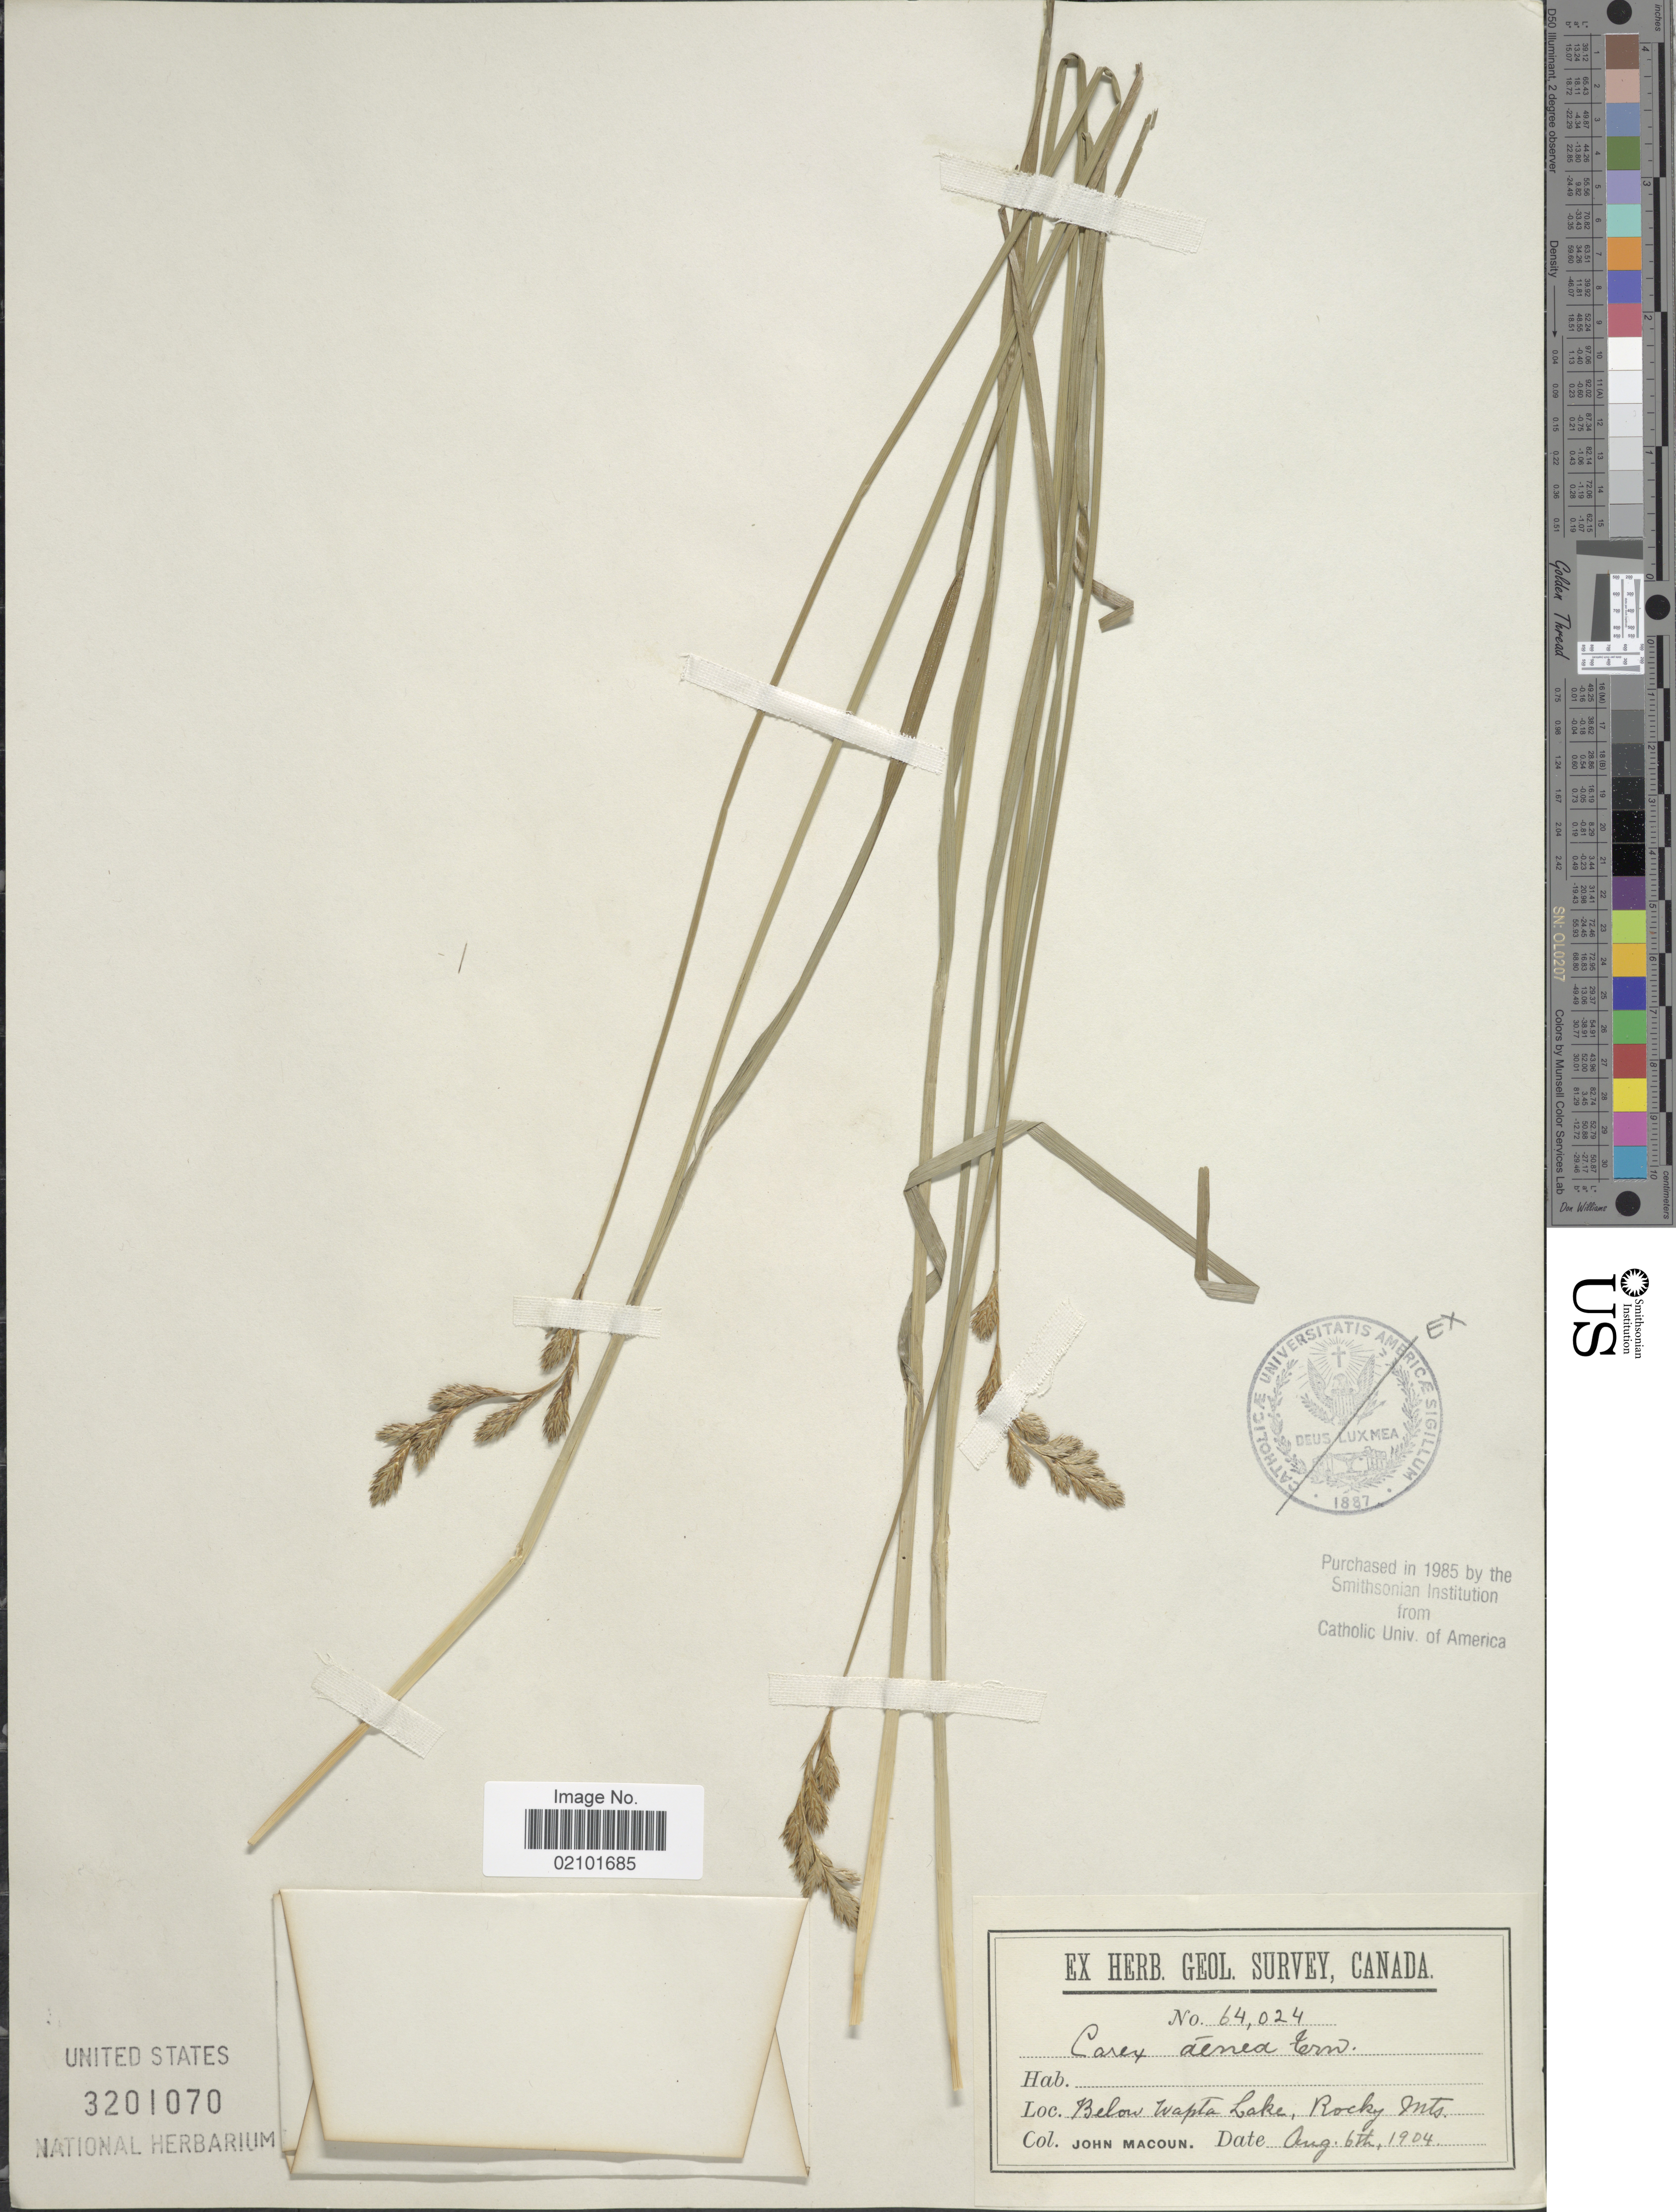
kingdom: Plantae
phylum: Tracheophyta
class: Liliopsida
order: Poales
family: Cyperaceae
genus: Carex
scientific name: Carex foenea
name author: Willd.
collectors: J. Macoun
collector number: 64024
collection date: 1904-08-06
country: Canada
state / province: British Columbia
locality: Below Wapta Lake, Rocky Mts.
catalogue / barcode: US 3201070